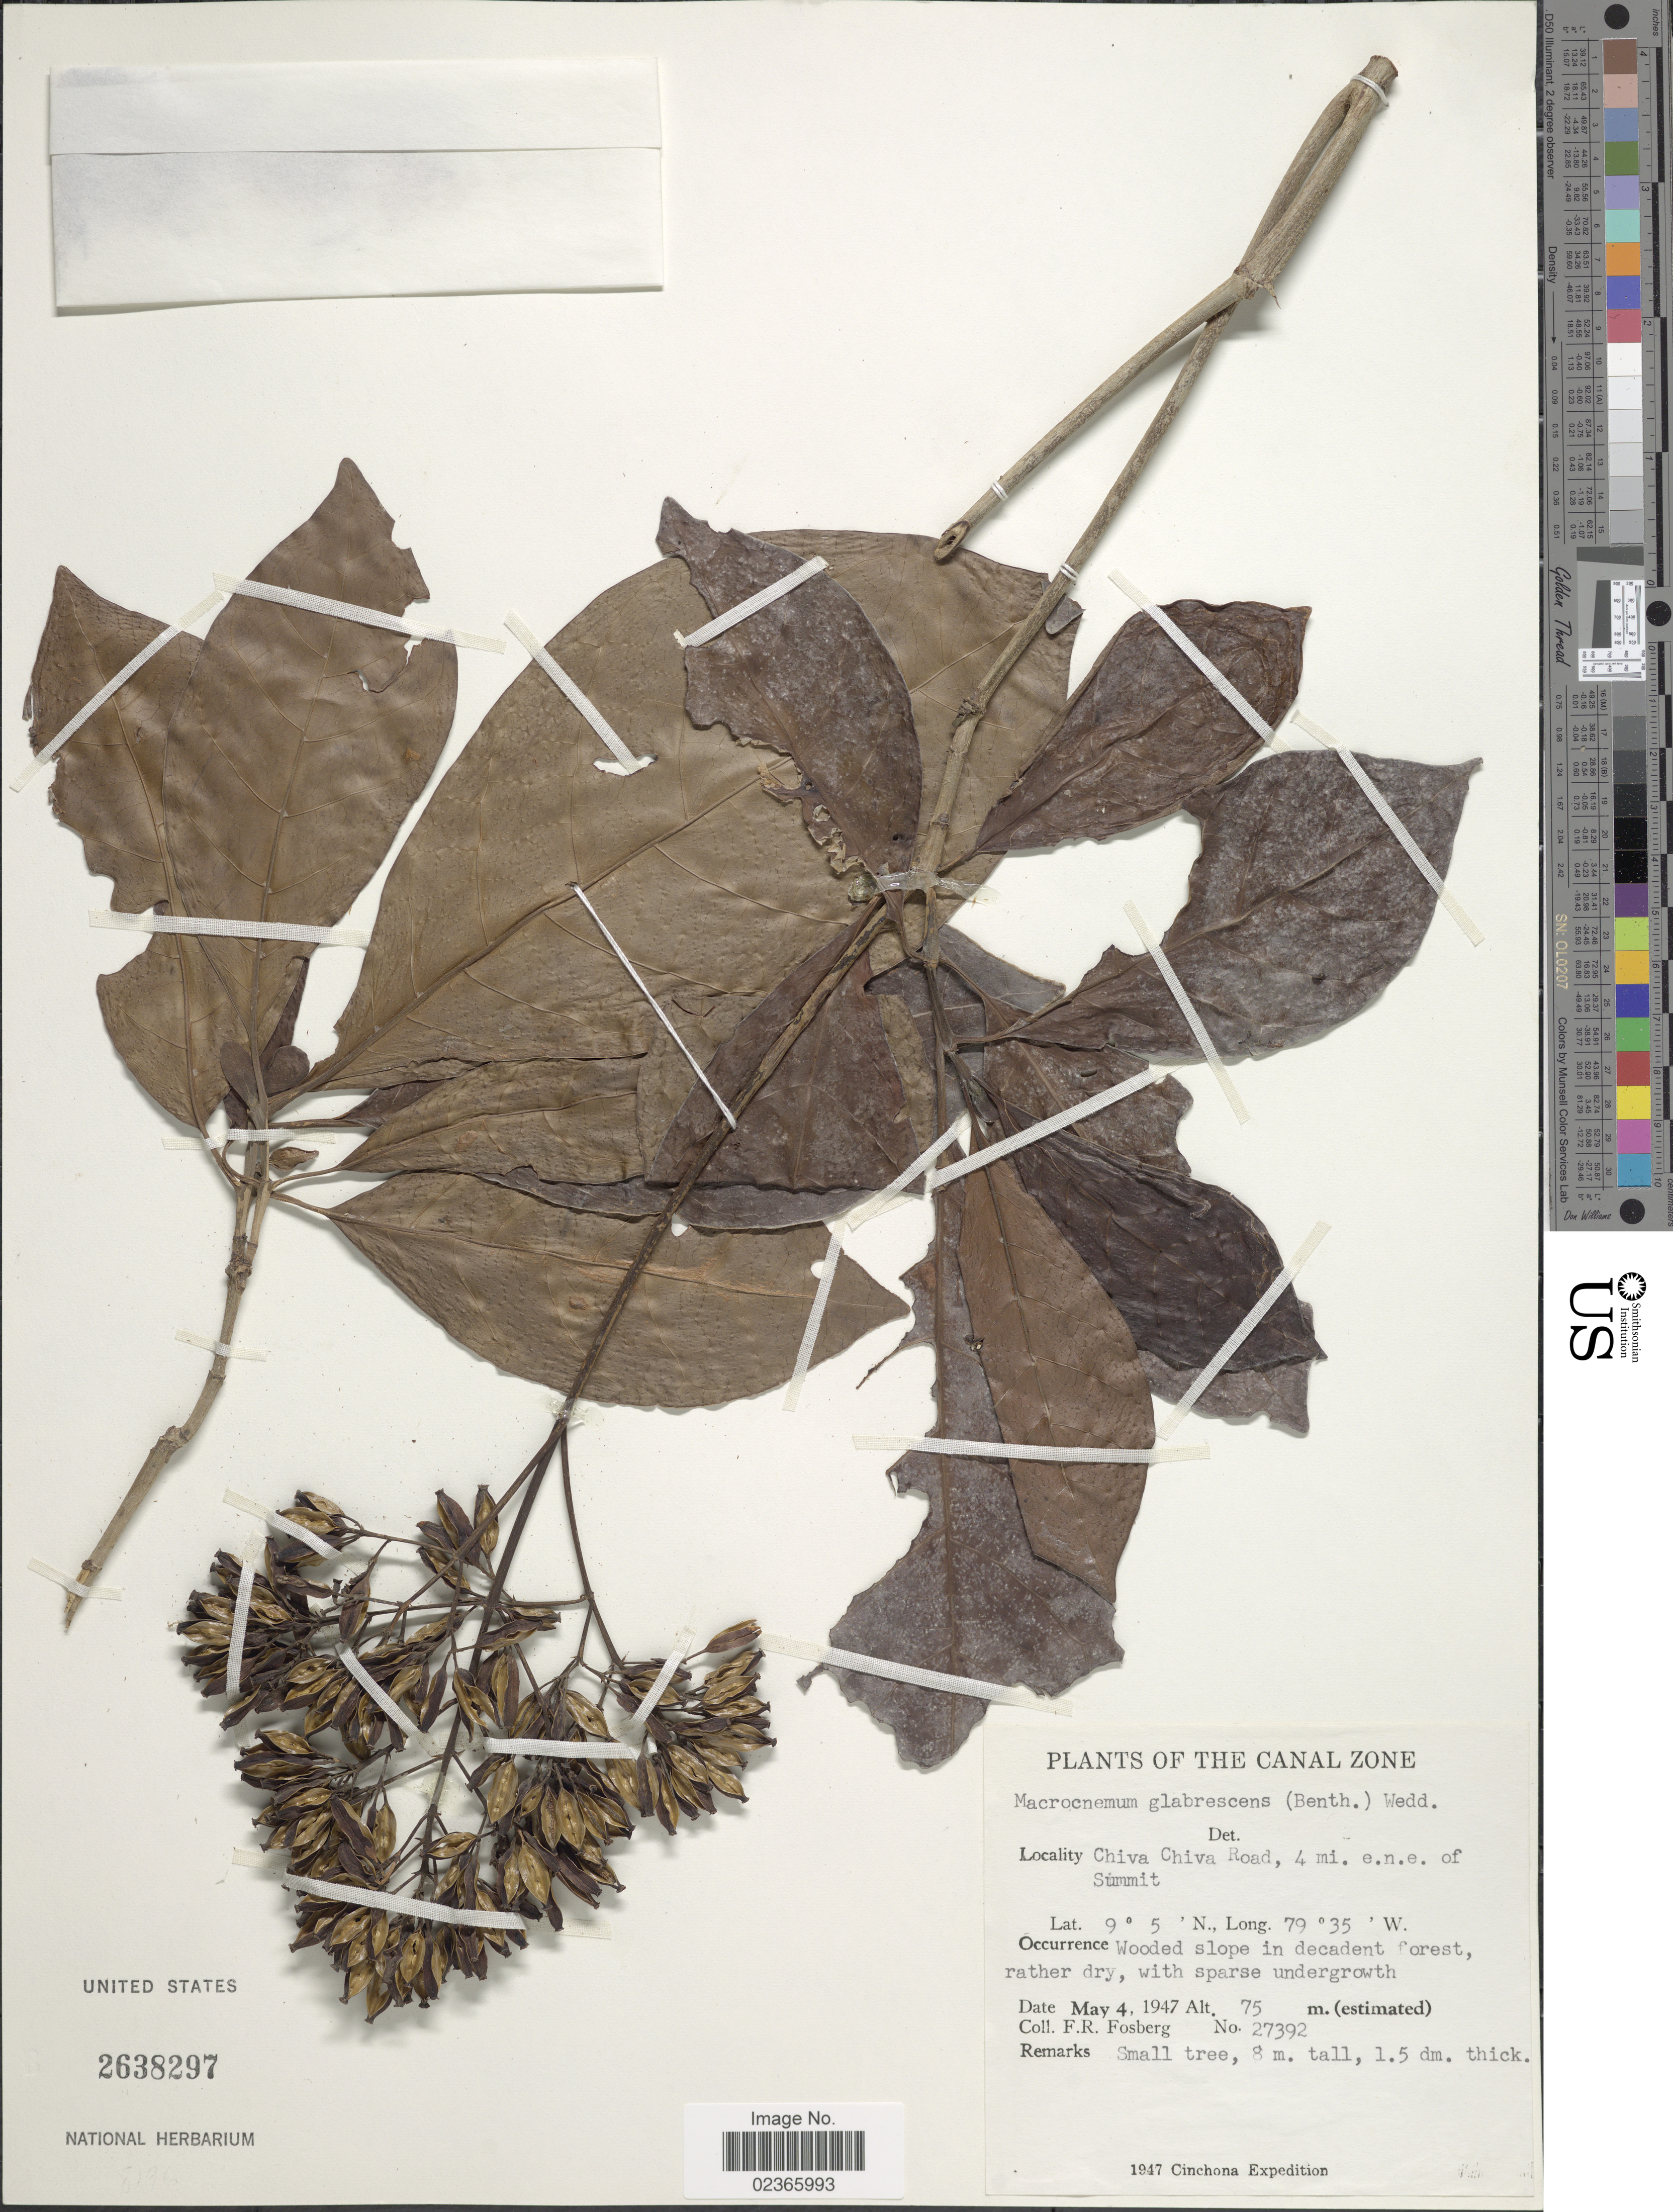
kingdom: Plantae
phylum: Tracheophyta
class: Magnoliopsida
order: Gentianales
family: Rubiaceae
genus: Macrocnemum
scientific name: Macrocnemum glabrescens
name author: (Benth.) Wedd.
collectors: F. R. Fosberg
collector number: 27392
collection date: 1947-05-04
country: Panama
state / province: Colón / Panamá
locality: The Canal Zone, Chiva Chiva Road, 4 mi, e.n.e of Summit.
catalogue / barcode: US 2638297